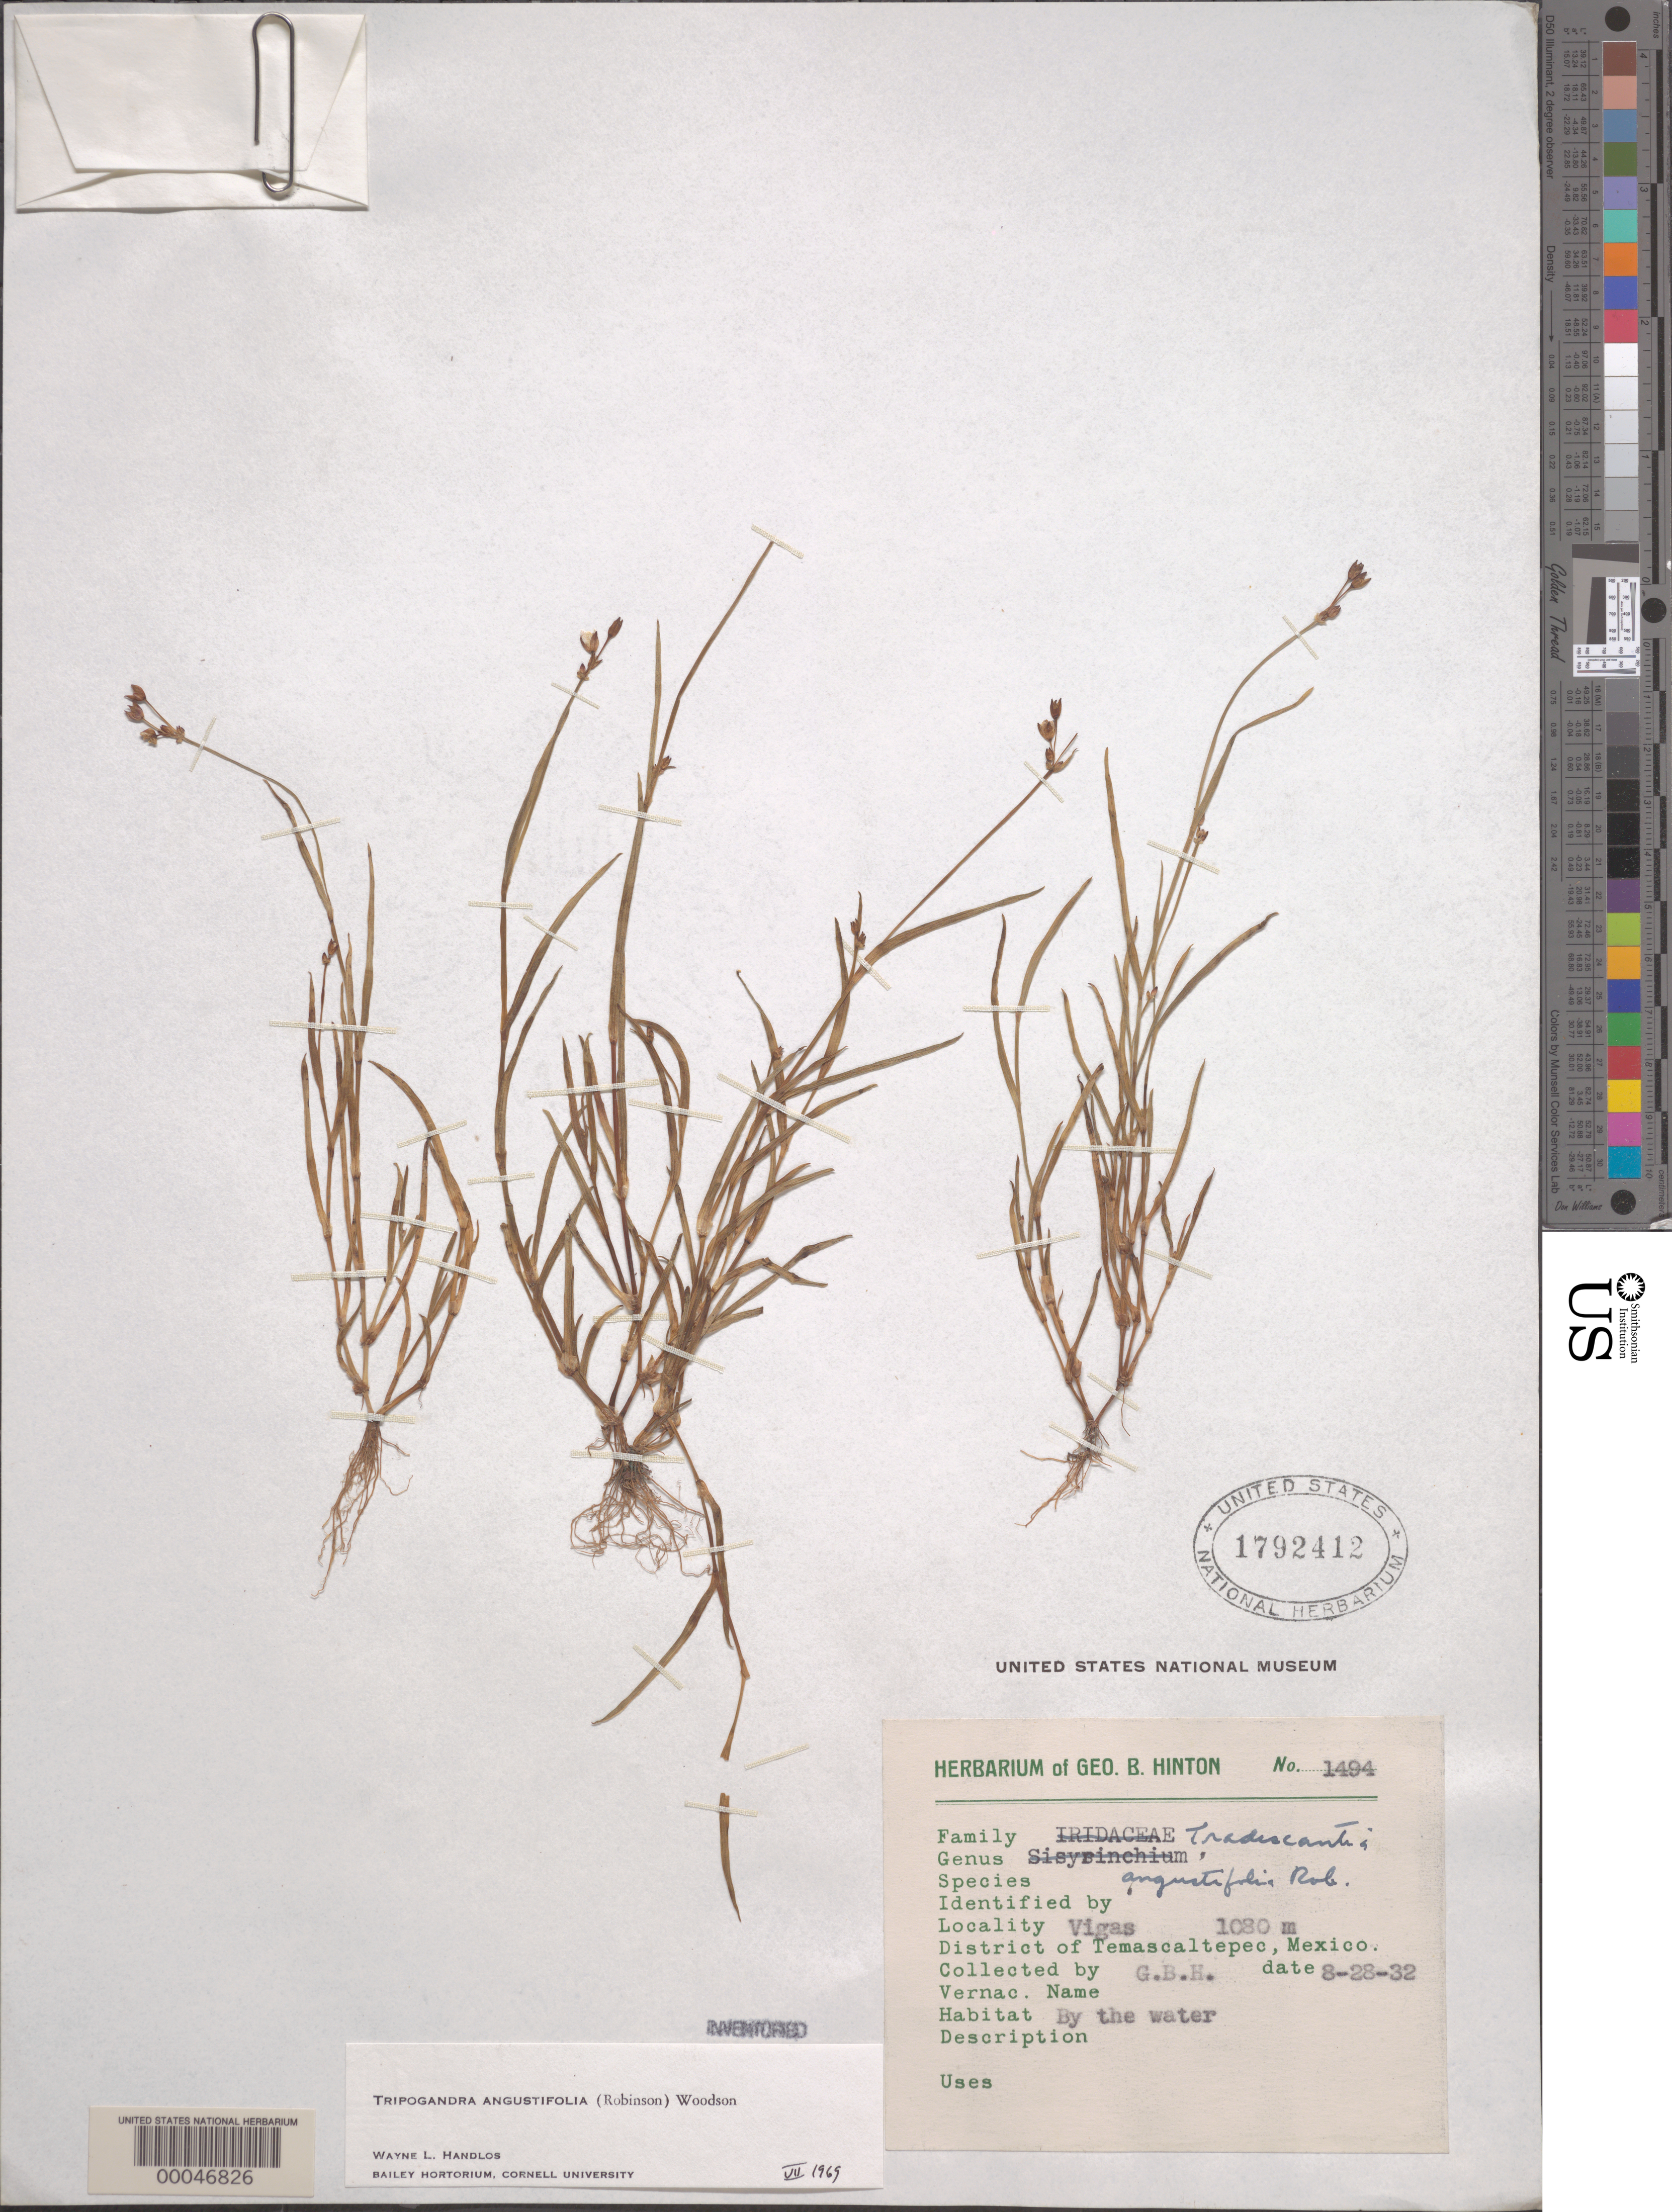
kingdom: Plantae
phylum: Tracheophyta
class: Liliopsida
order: Commelinales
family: Commelinaceae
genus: Tripogandra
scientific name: Tripogandra angustifolia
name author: (B.L. Rob.) Woodson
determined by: Handlos, W. L.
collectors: G. B. Hinton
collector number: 1494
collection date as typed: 28 Aug 1932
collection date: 1932-08-28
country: Mexico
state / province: México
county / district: Temascaltepec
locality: Vigas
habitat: Near water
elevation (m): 1080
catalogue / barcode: US 1792412